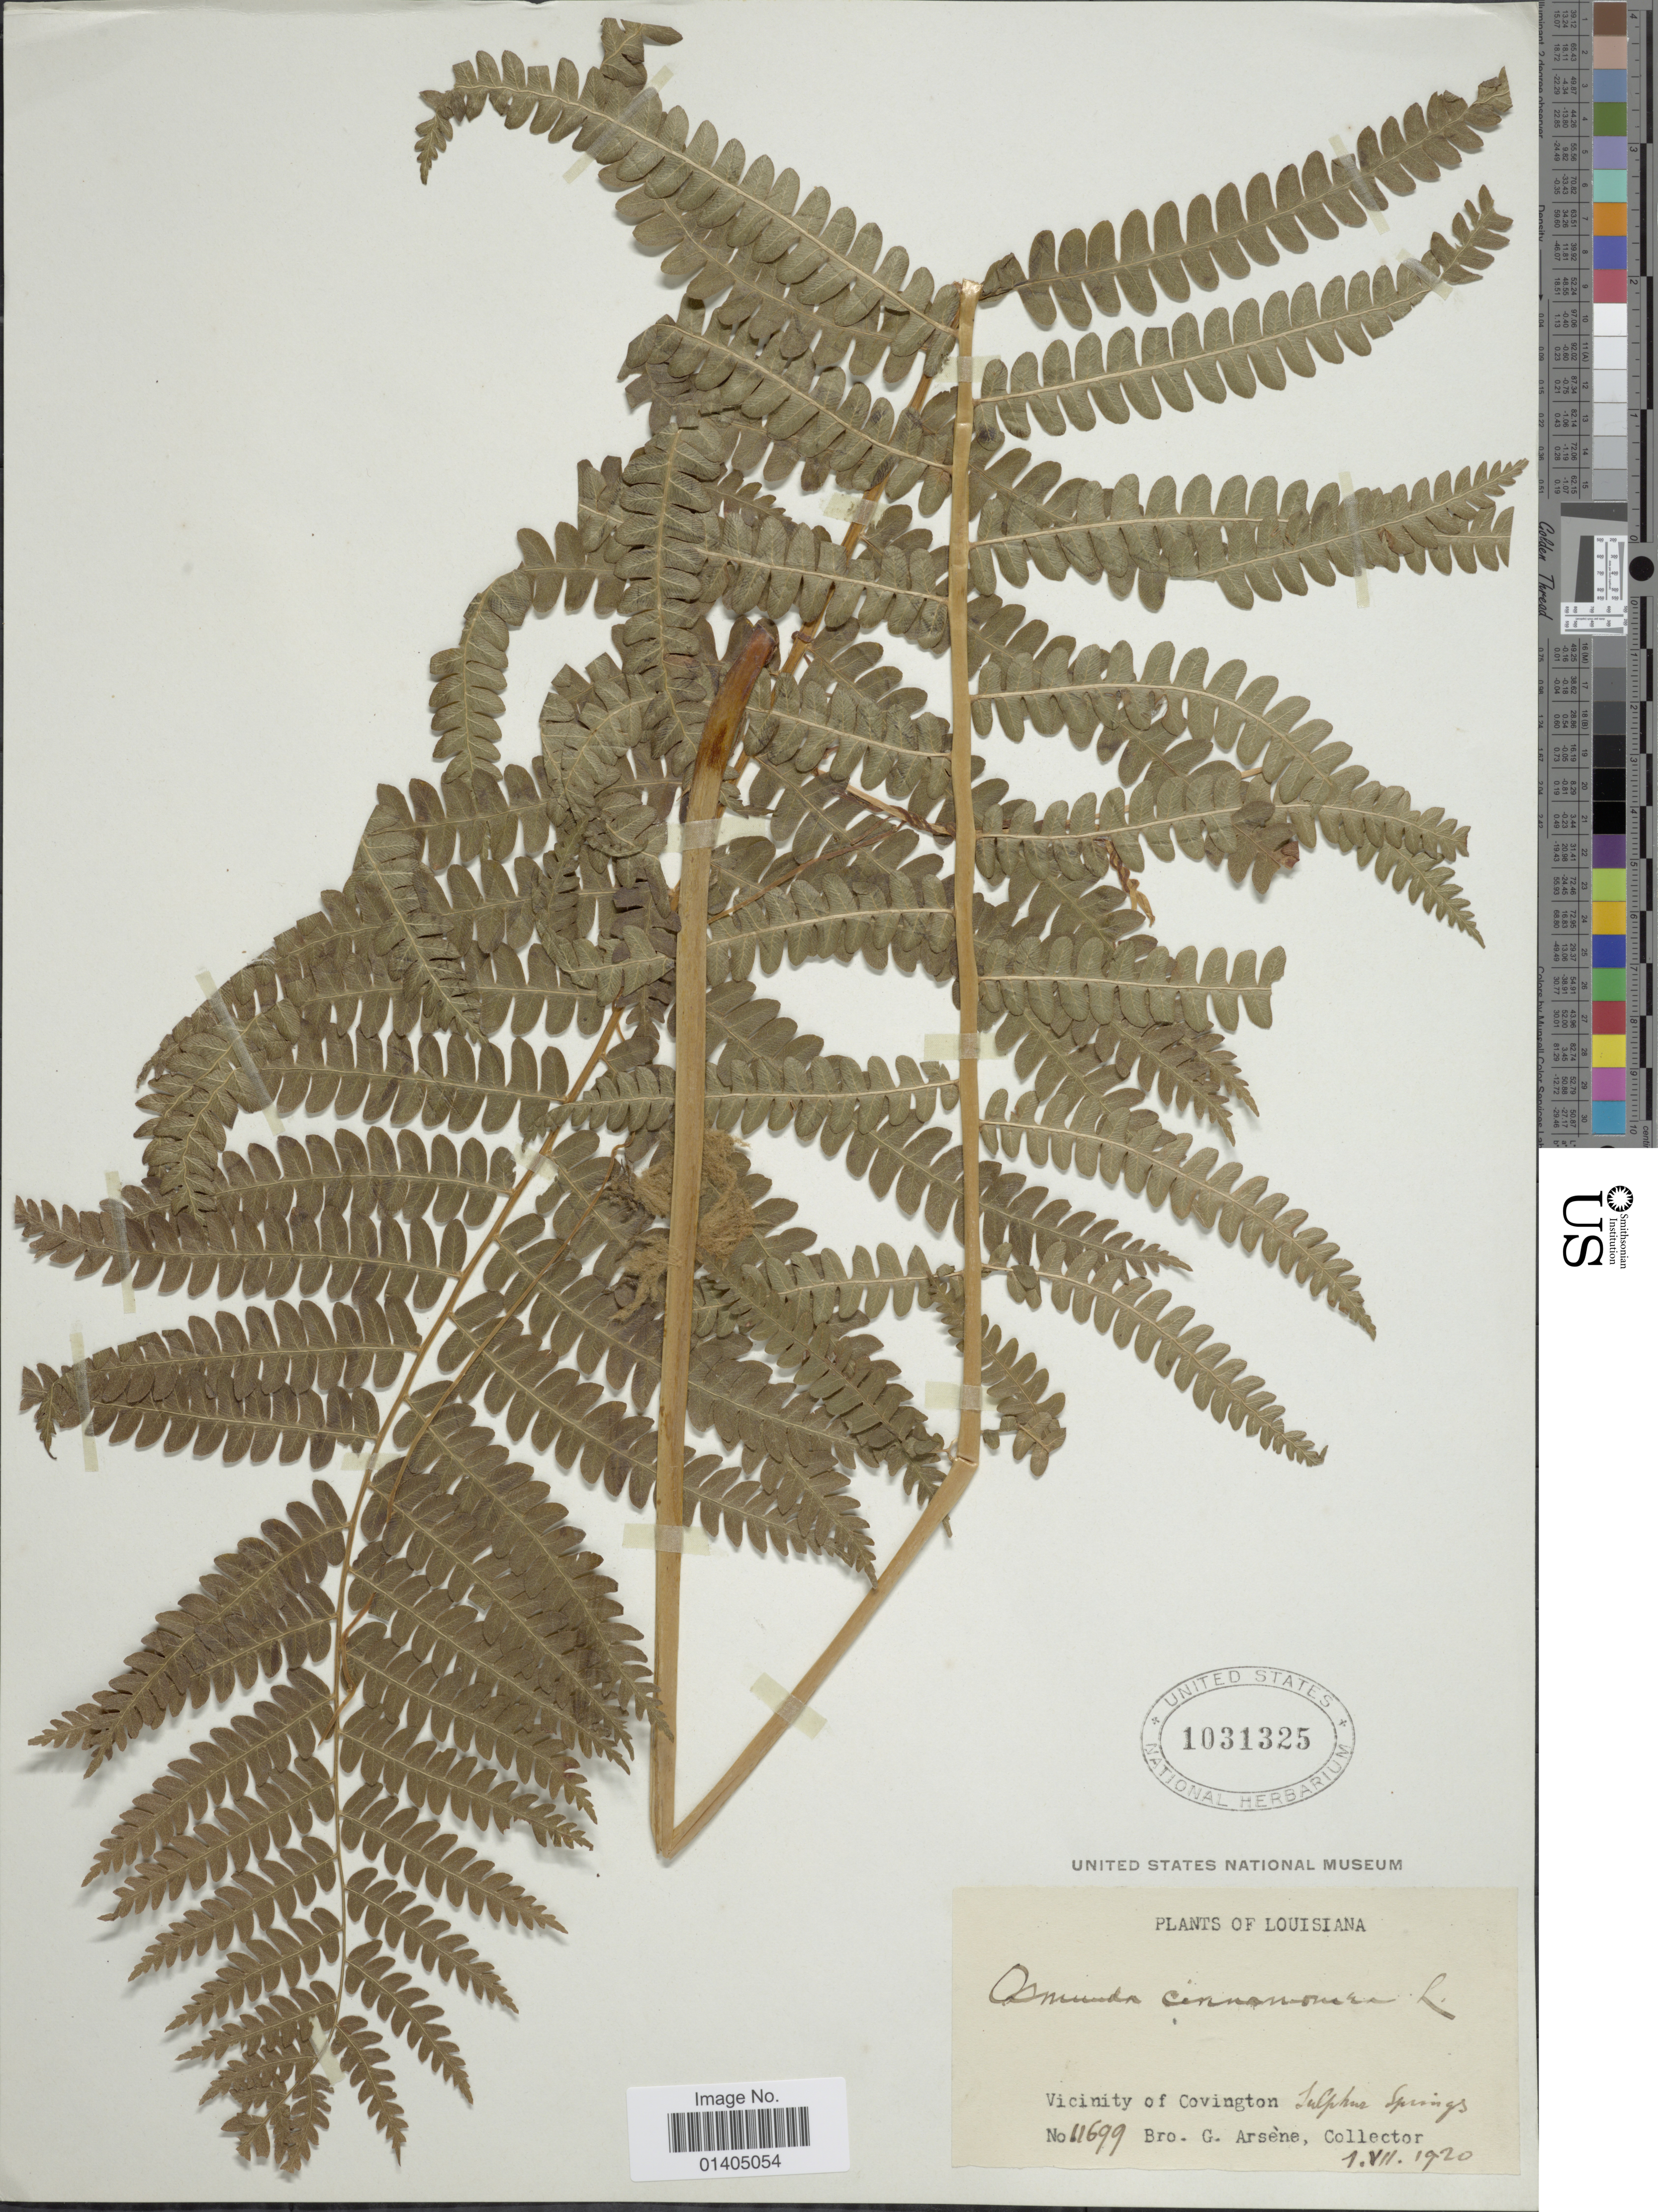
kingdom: Plantae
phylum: Tracheophyta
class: Polypodiopsida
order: Osmundales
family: Osmundaceae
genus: Osmundastrum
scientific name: Osmundastrum cinnamomeum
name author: (L.) C. Presl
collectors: Bro. G. Arsène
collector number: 11699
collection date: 1920-07-01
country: United States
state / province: Louisiana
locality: Vicinity of Covington, Sulpha Springs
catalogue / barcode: US 1031325